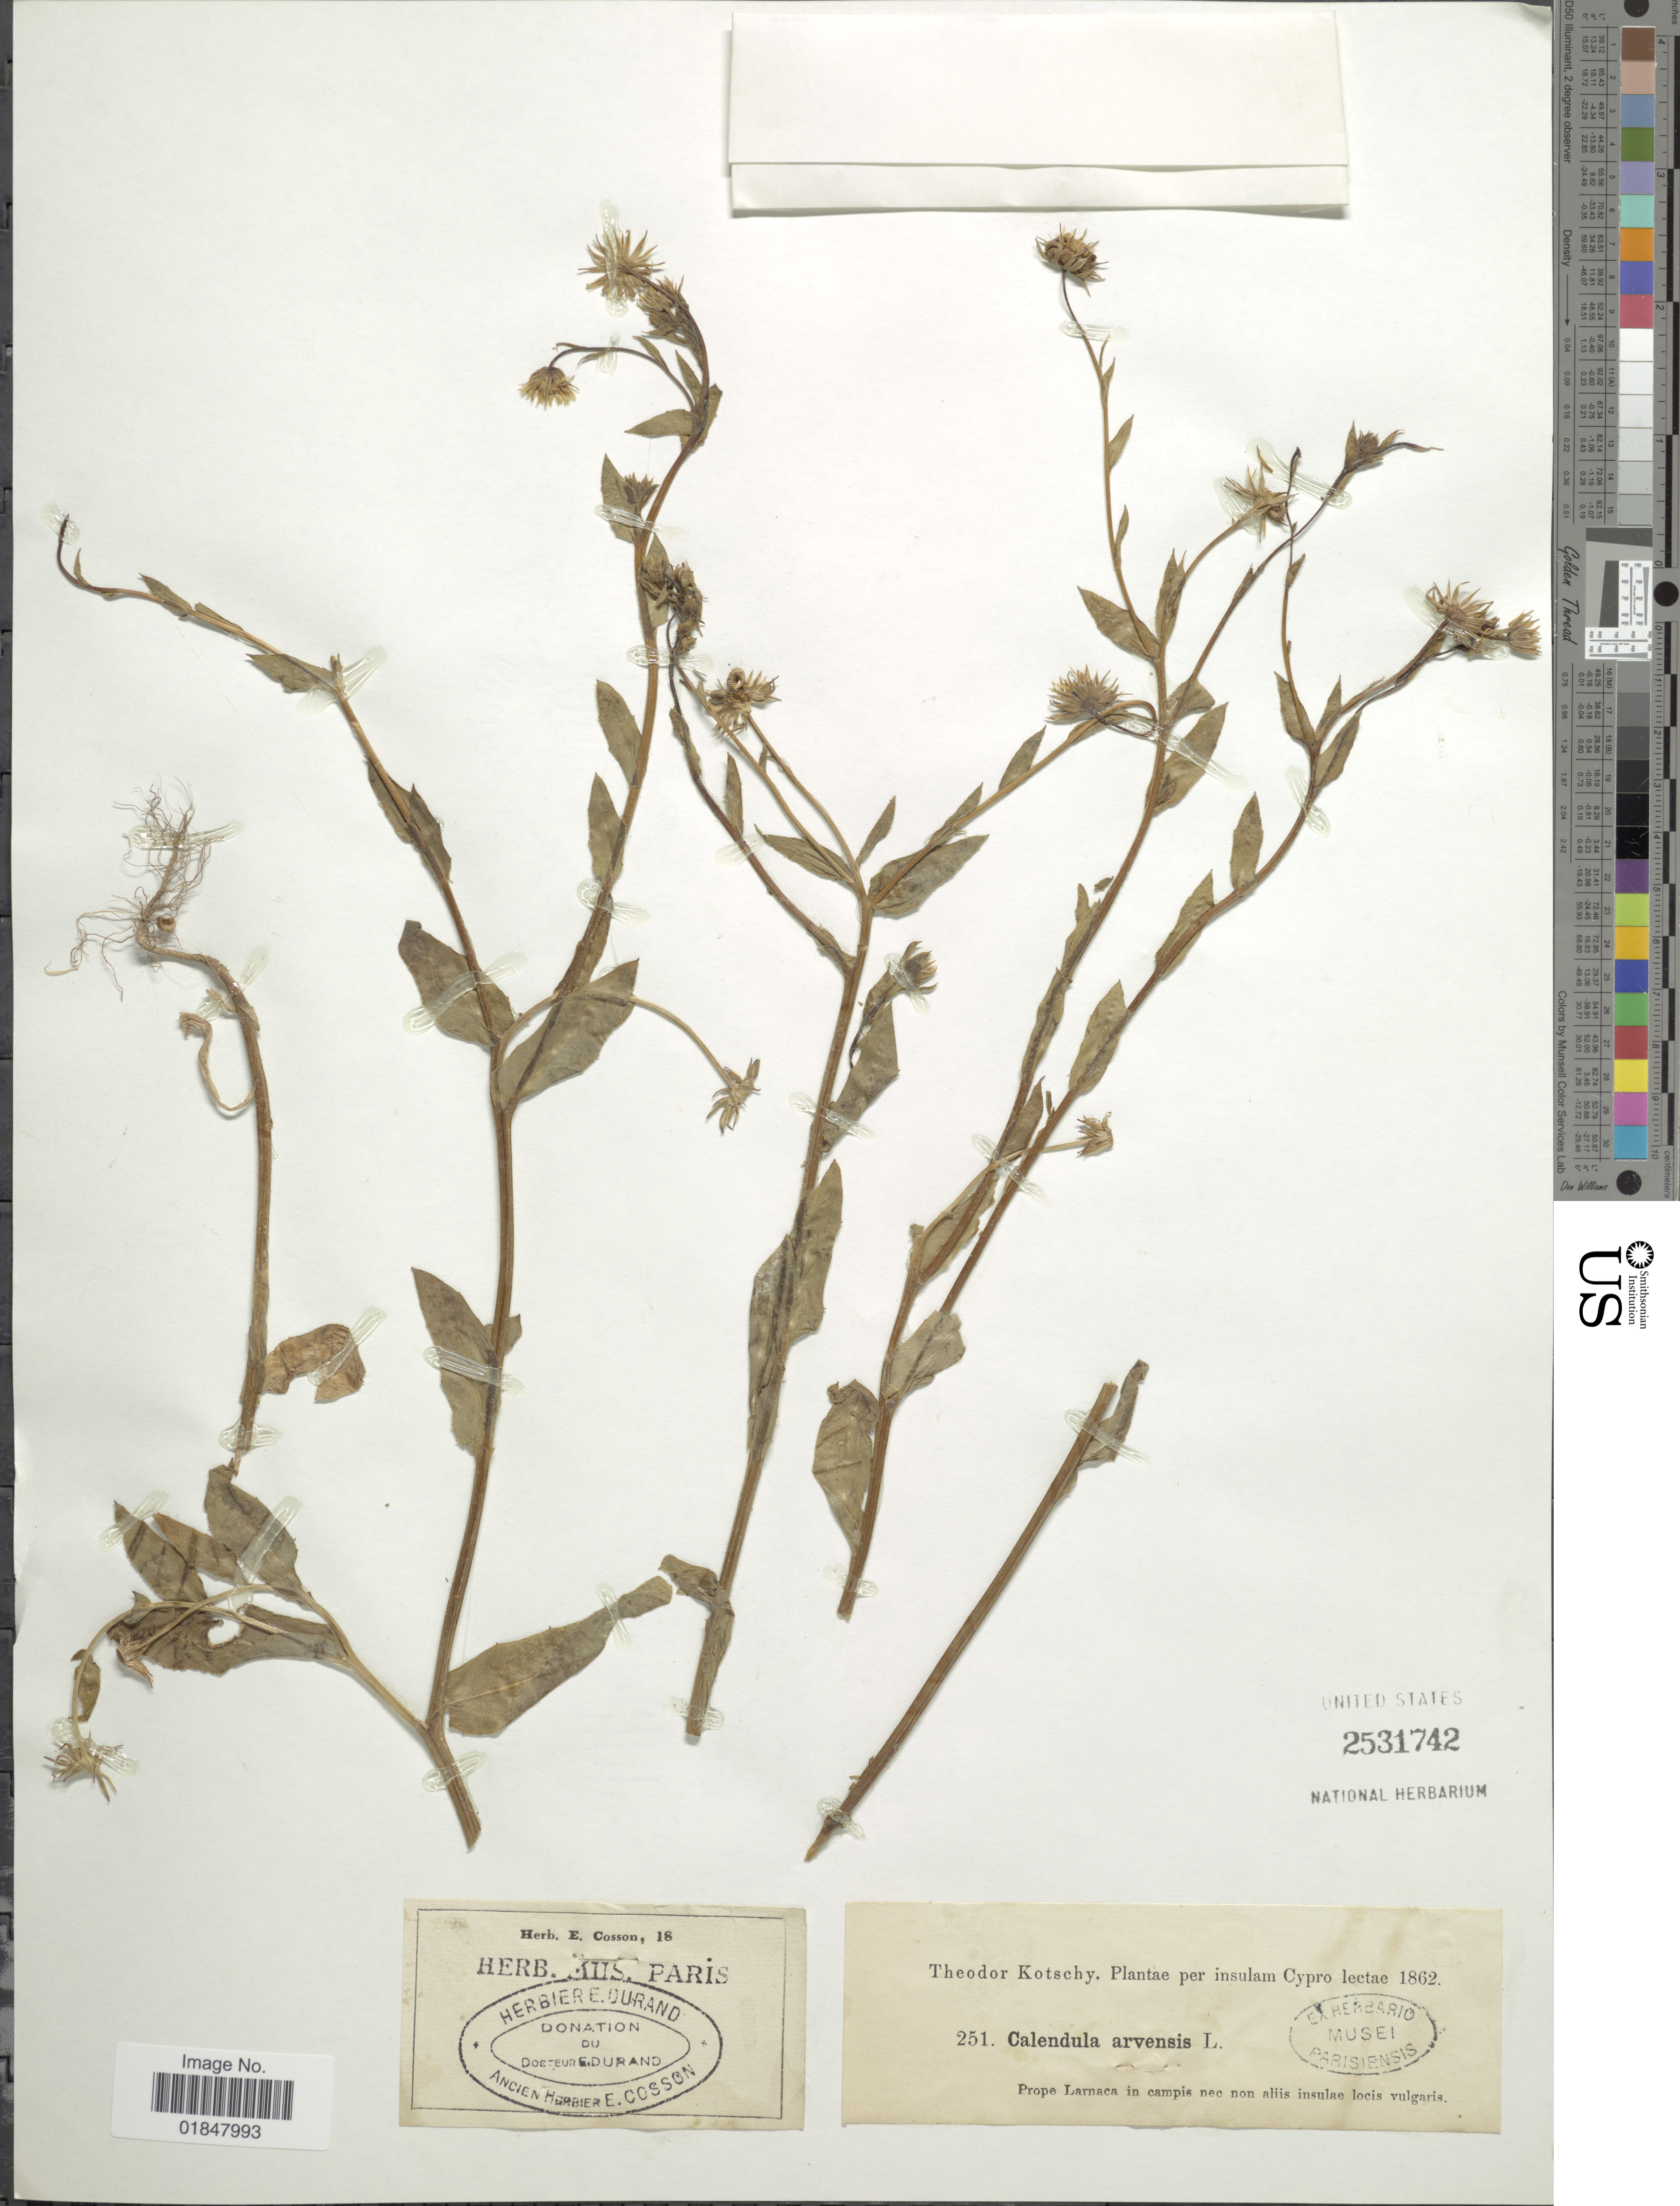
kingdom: Plantae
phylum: Tracheophyta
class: Magnoliopsida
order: Asterales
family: Asteraceae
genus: Calendula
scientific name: Calendula arvensis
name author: L.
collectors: K. G. Kotschy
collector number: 251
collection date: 1862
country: Cyprus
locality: Insulam Cypro, Prope Larnaca in campis nec non aliis insuale locis vulgaris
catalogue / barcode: US 2531742